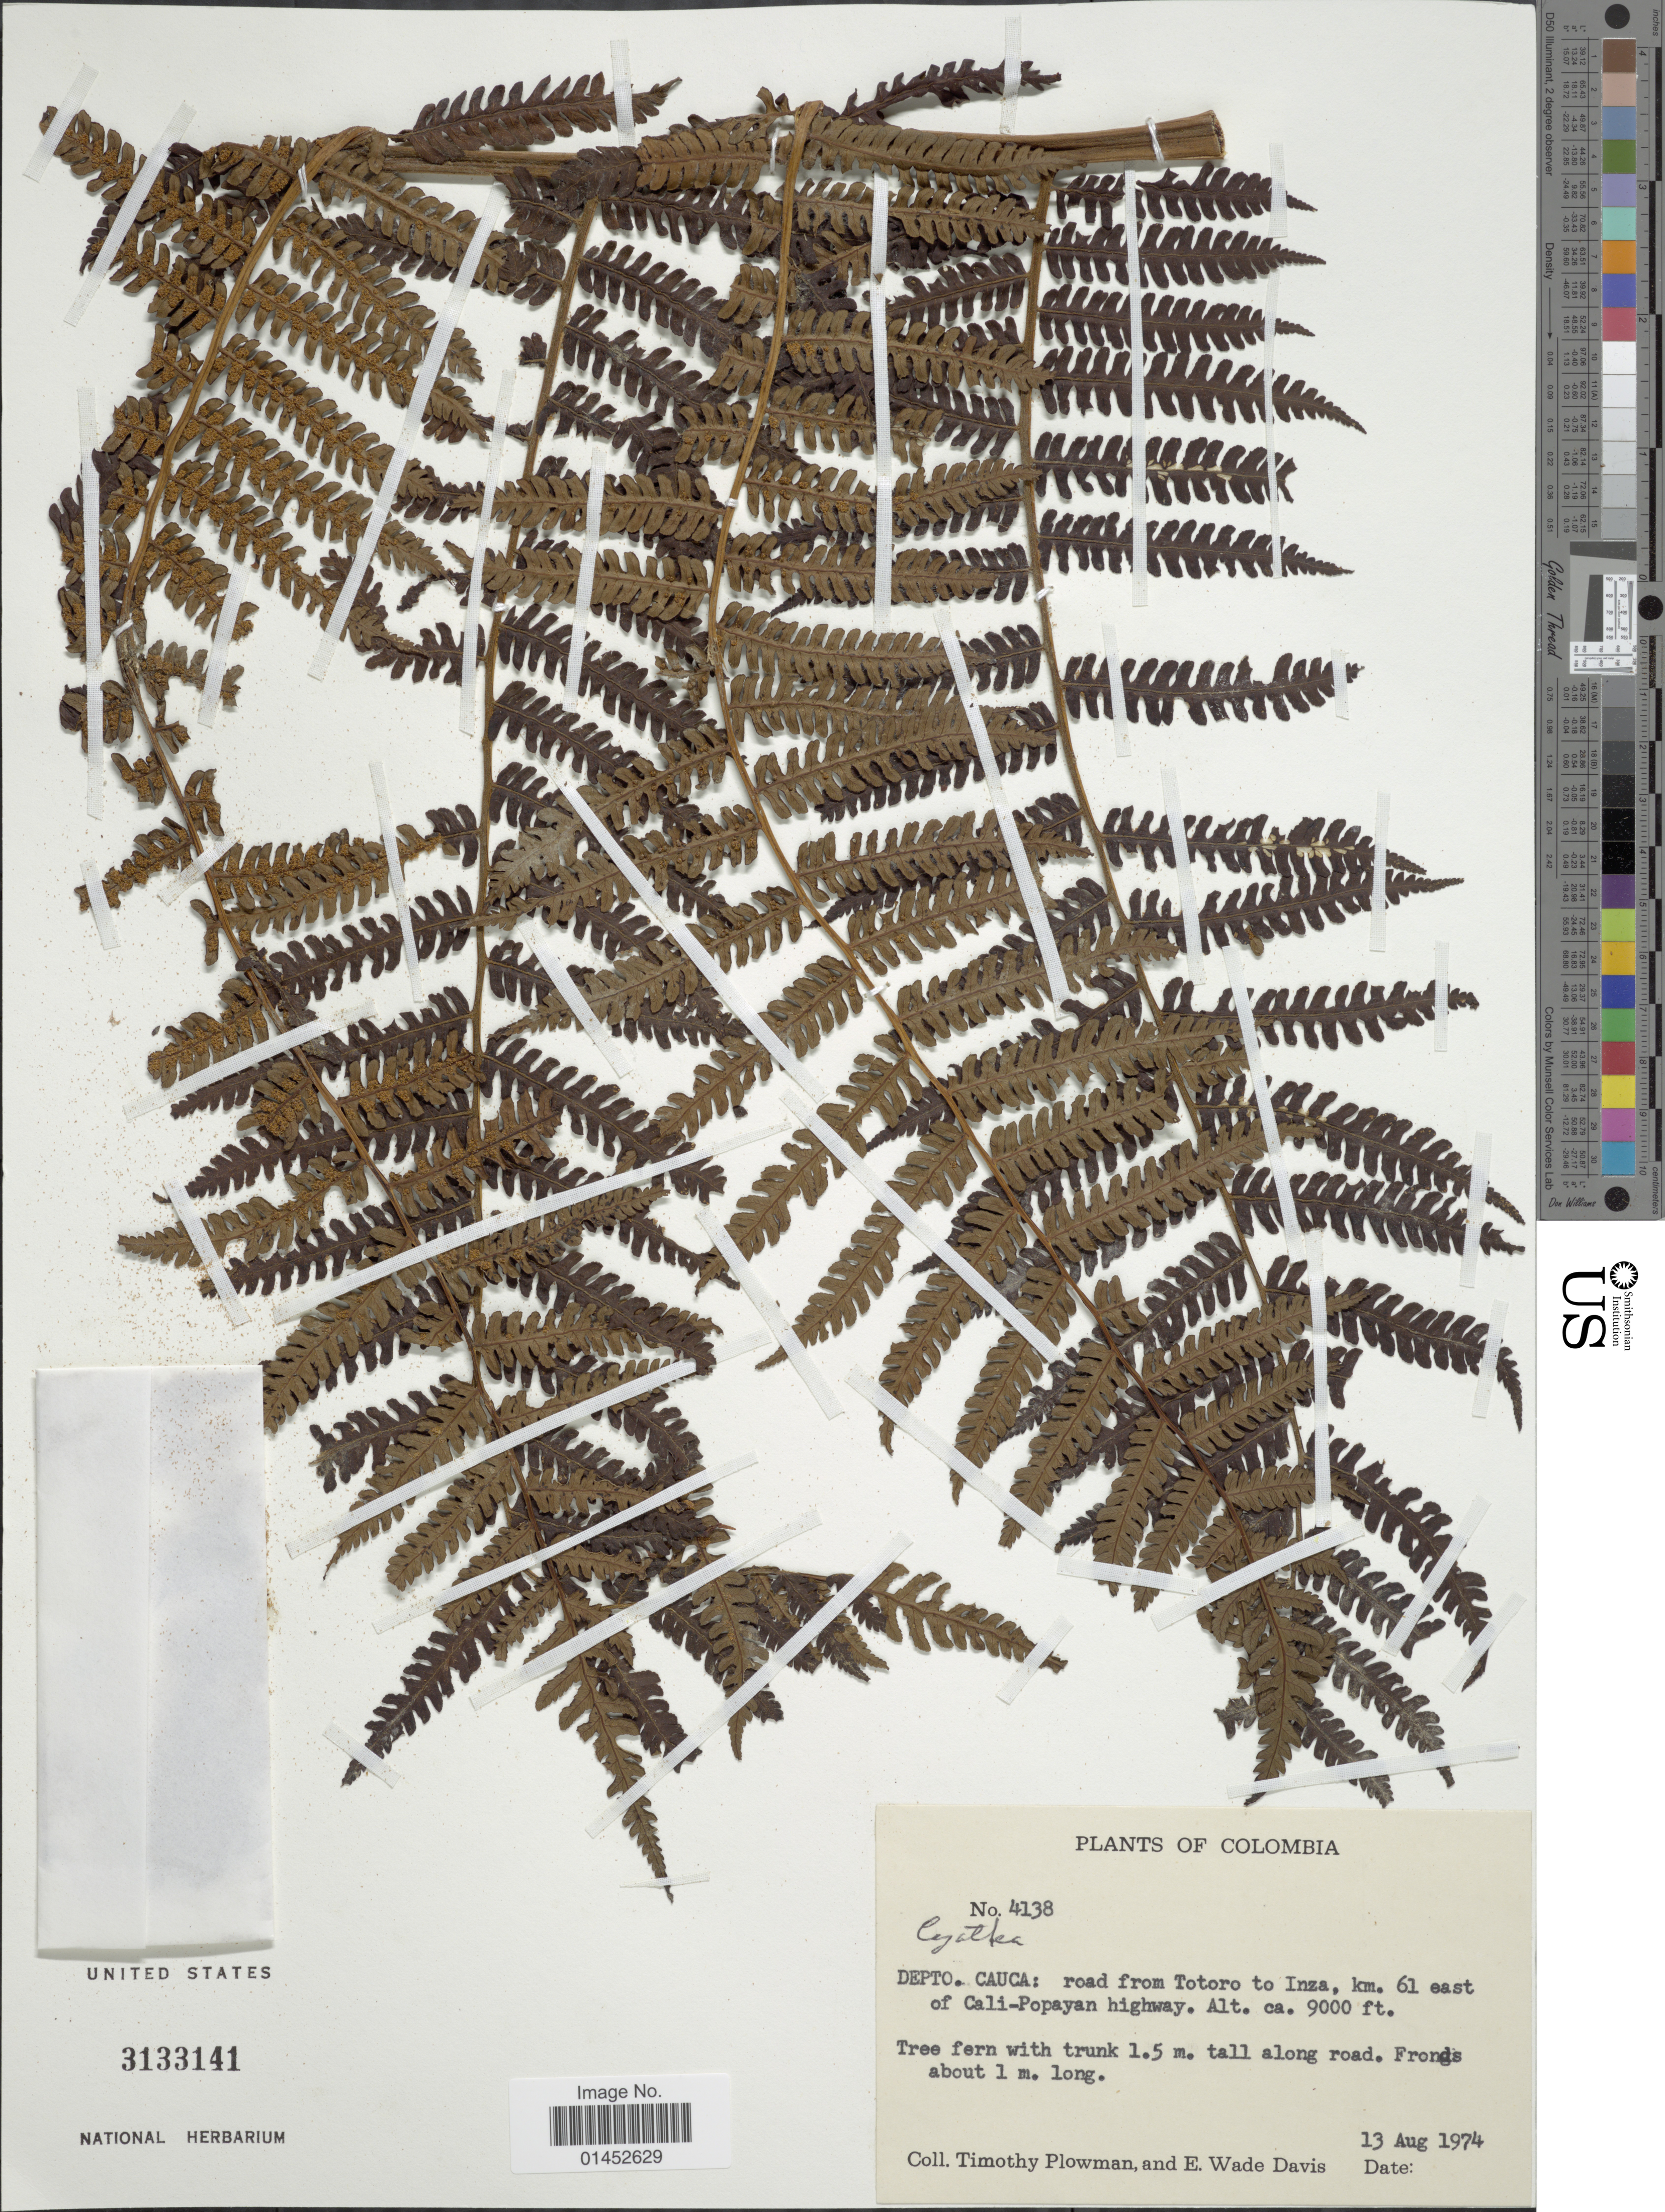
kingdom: Plantae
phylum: Tracheophyta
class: Polypodiopsida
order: Cyatheales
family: Cyatheaceae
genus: Cyathea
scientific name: Cyathea pungens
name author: (Willd.) Domin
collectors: T. Plowman & E. W. Davis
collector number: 4138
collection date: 1974-08-13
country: Colombia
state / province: Cauca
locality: Depto. Cauca: road from Totoro to Inza, km 61 east of Cali-Popoyan highway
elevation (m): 2743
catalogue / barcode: US 3133141